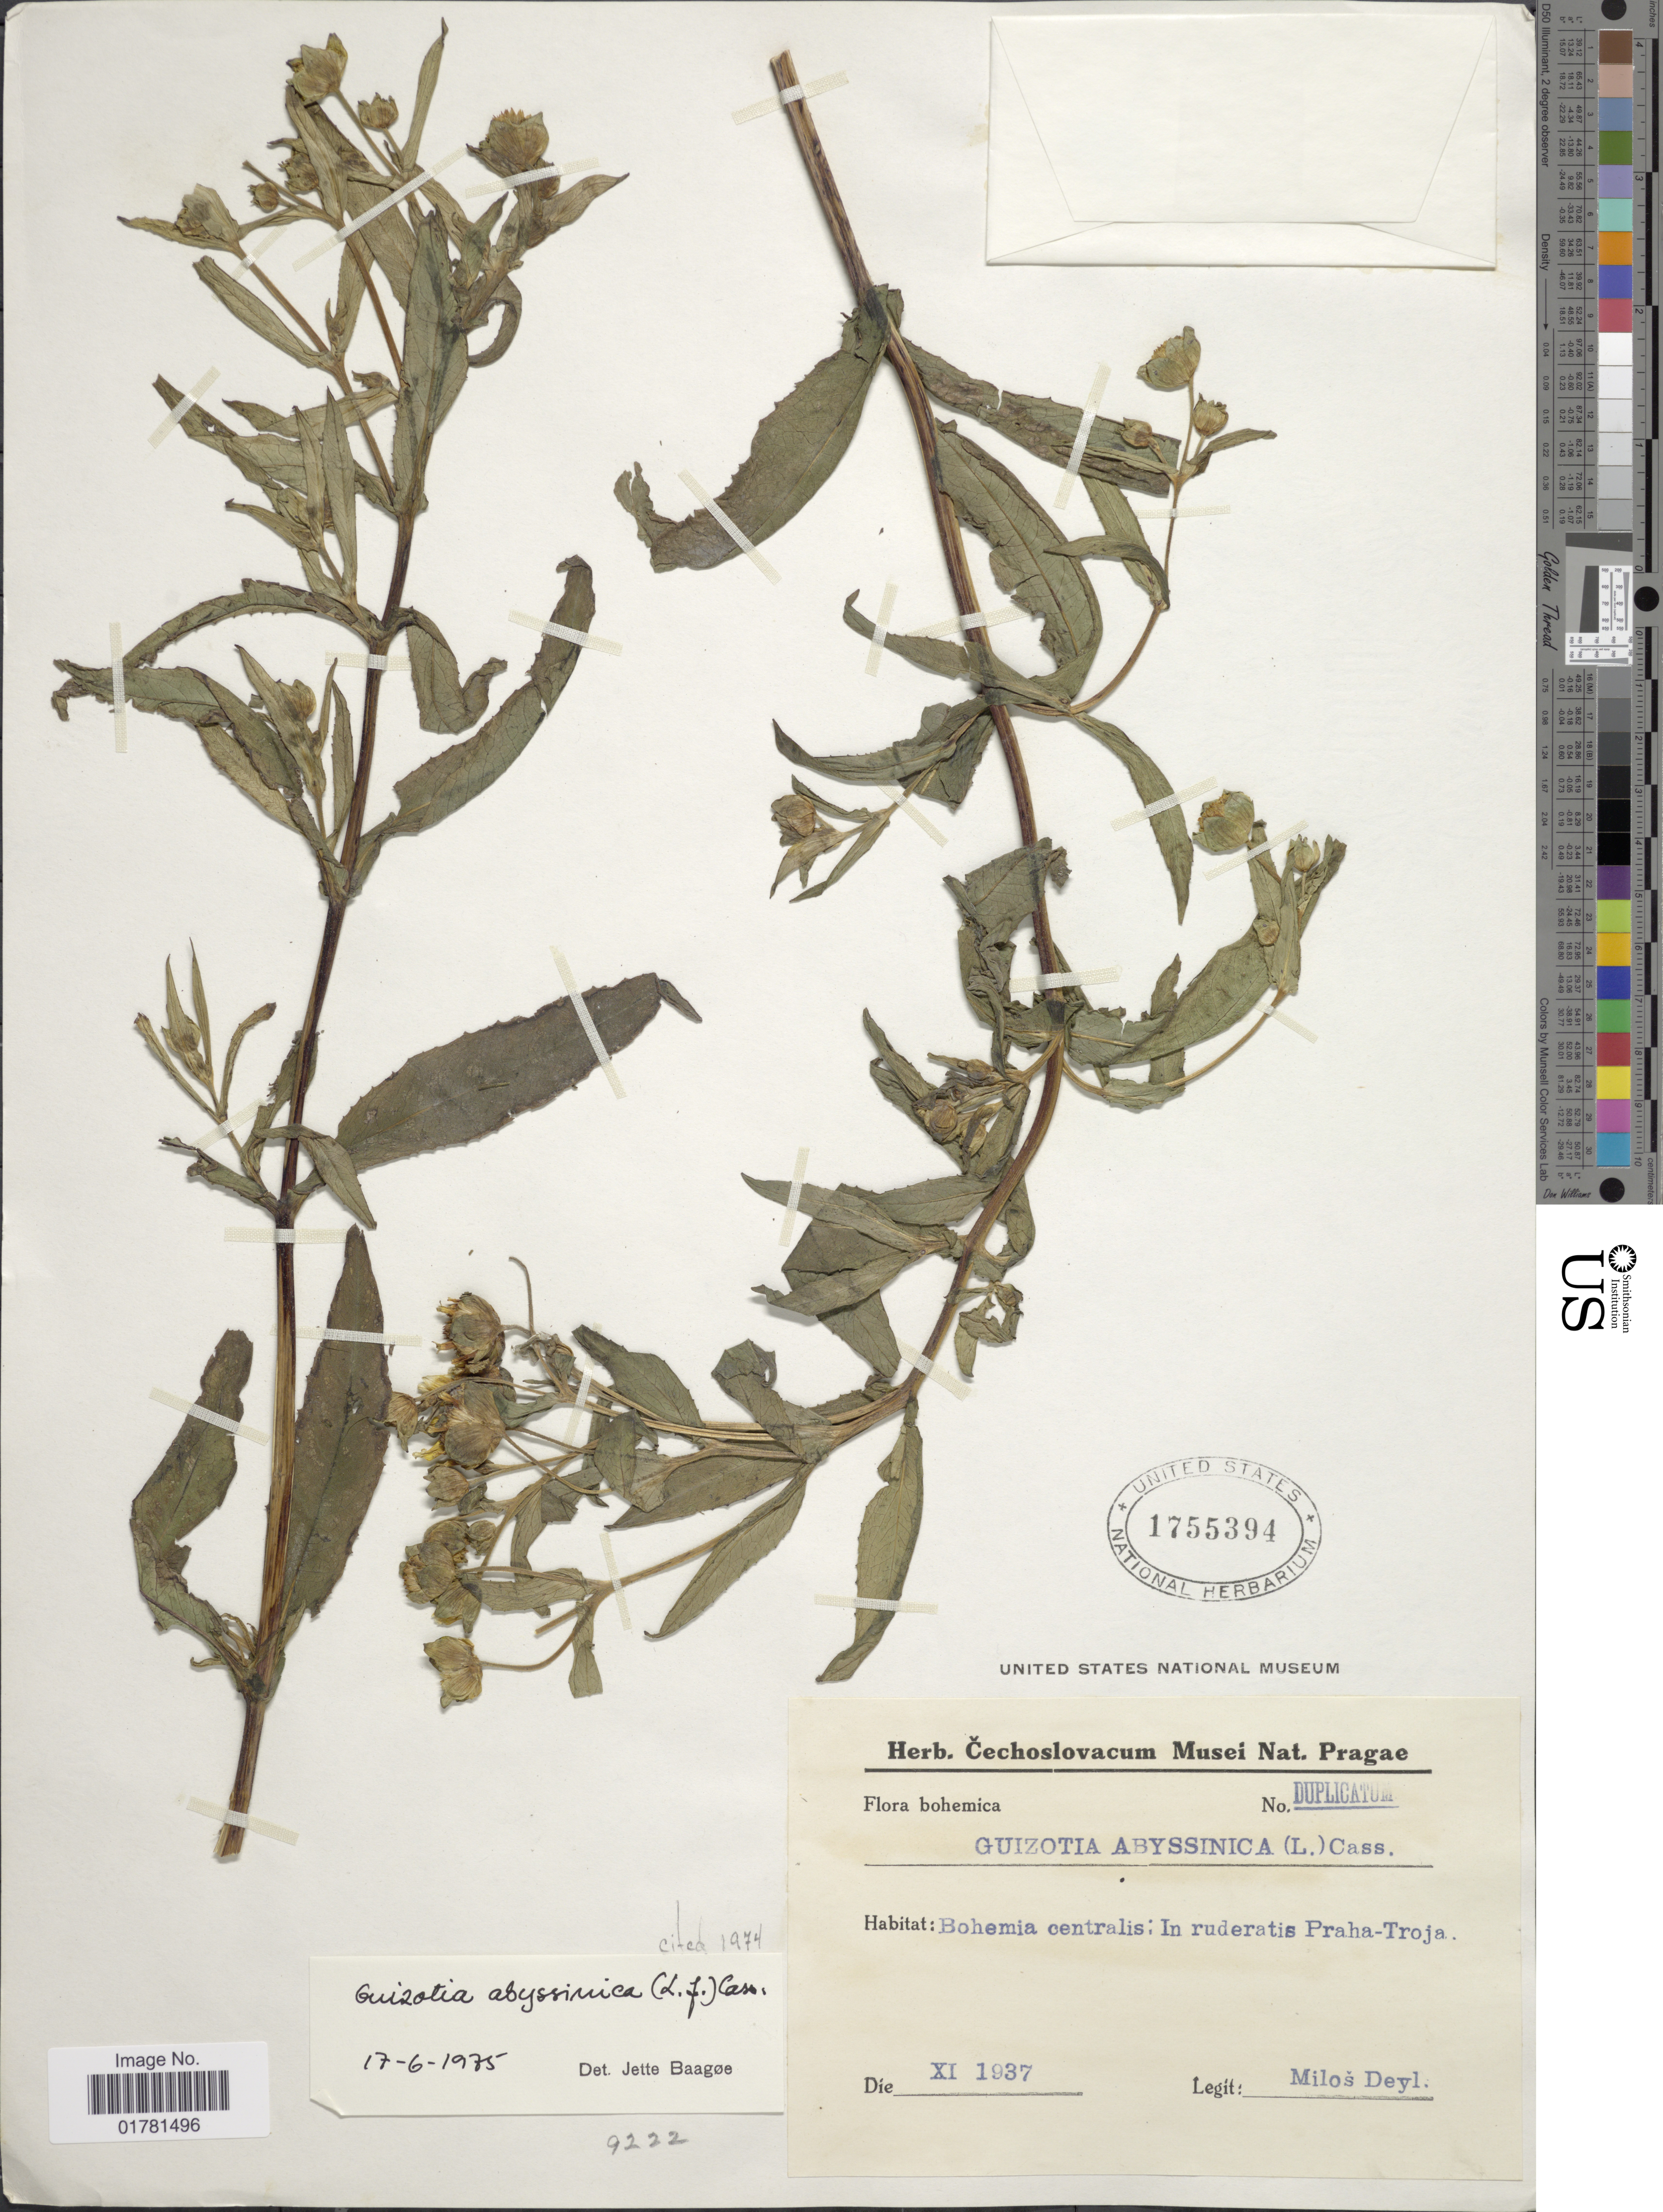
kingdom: Plantae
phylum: Tracheophyta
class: Magnoliopsida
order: Asterales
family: Asteraceae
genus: Guizotia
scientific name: Guizotia abyssinica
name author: (L. f.) Cass.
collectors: M. Deyl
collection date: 1937-11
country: Czechia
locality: Bohemica, Bohemia centralis; In ruderatis Praha-Troja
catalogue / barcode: US 1755394